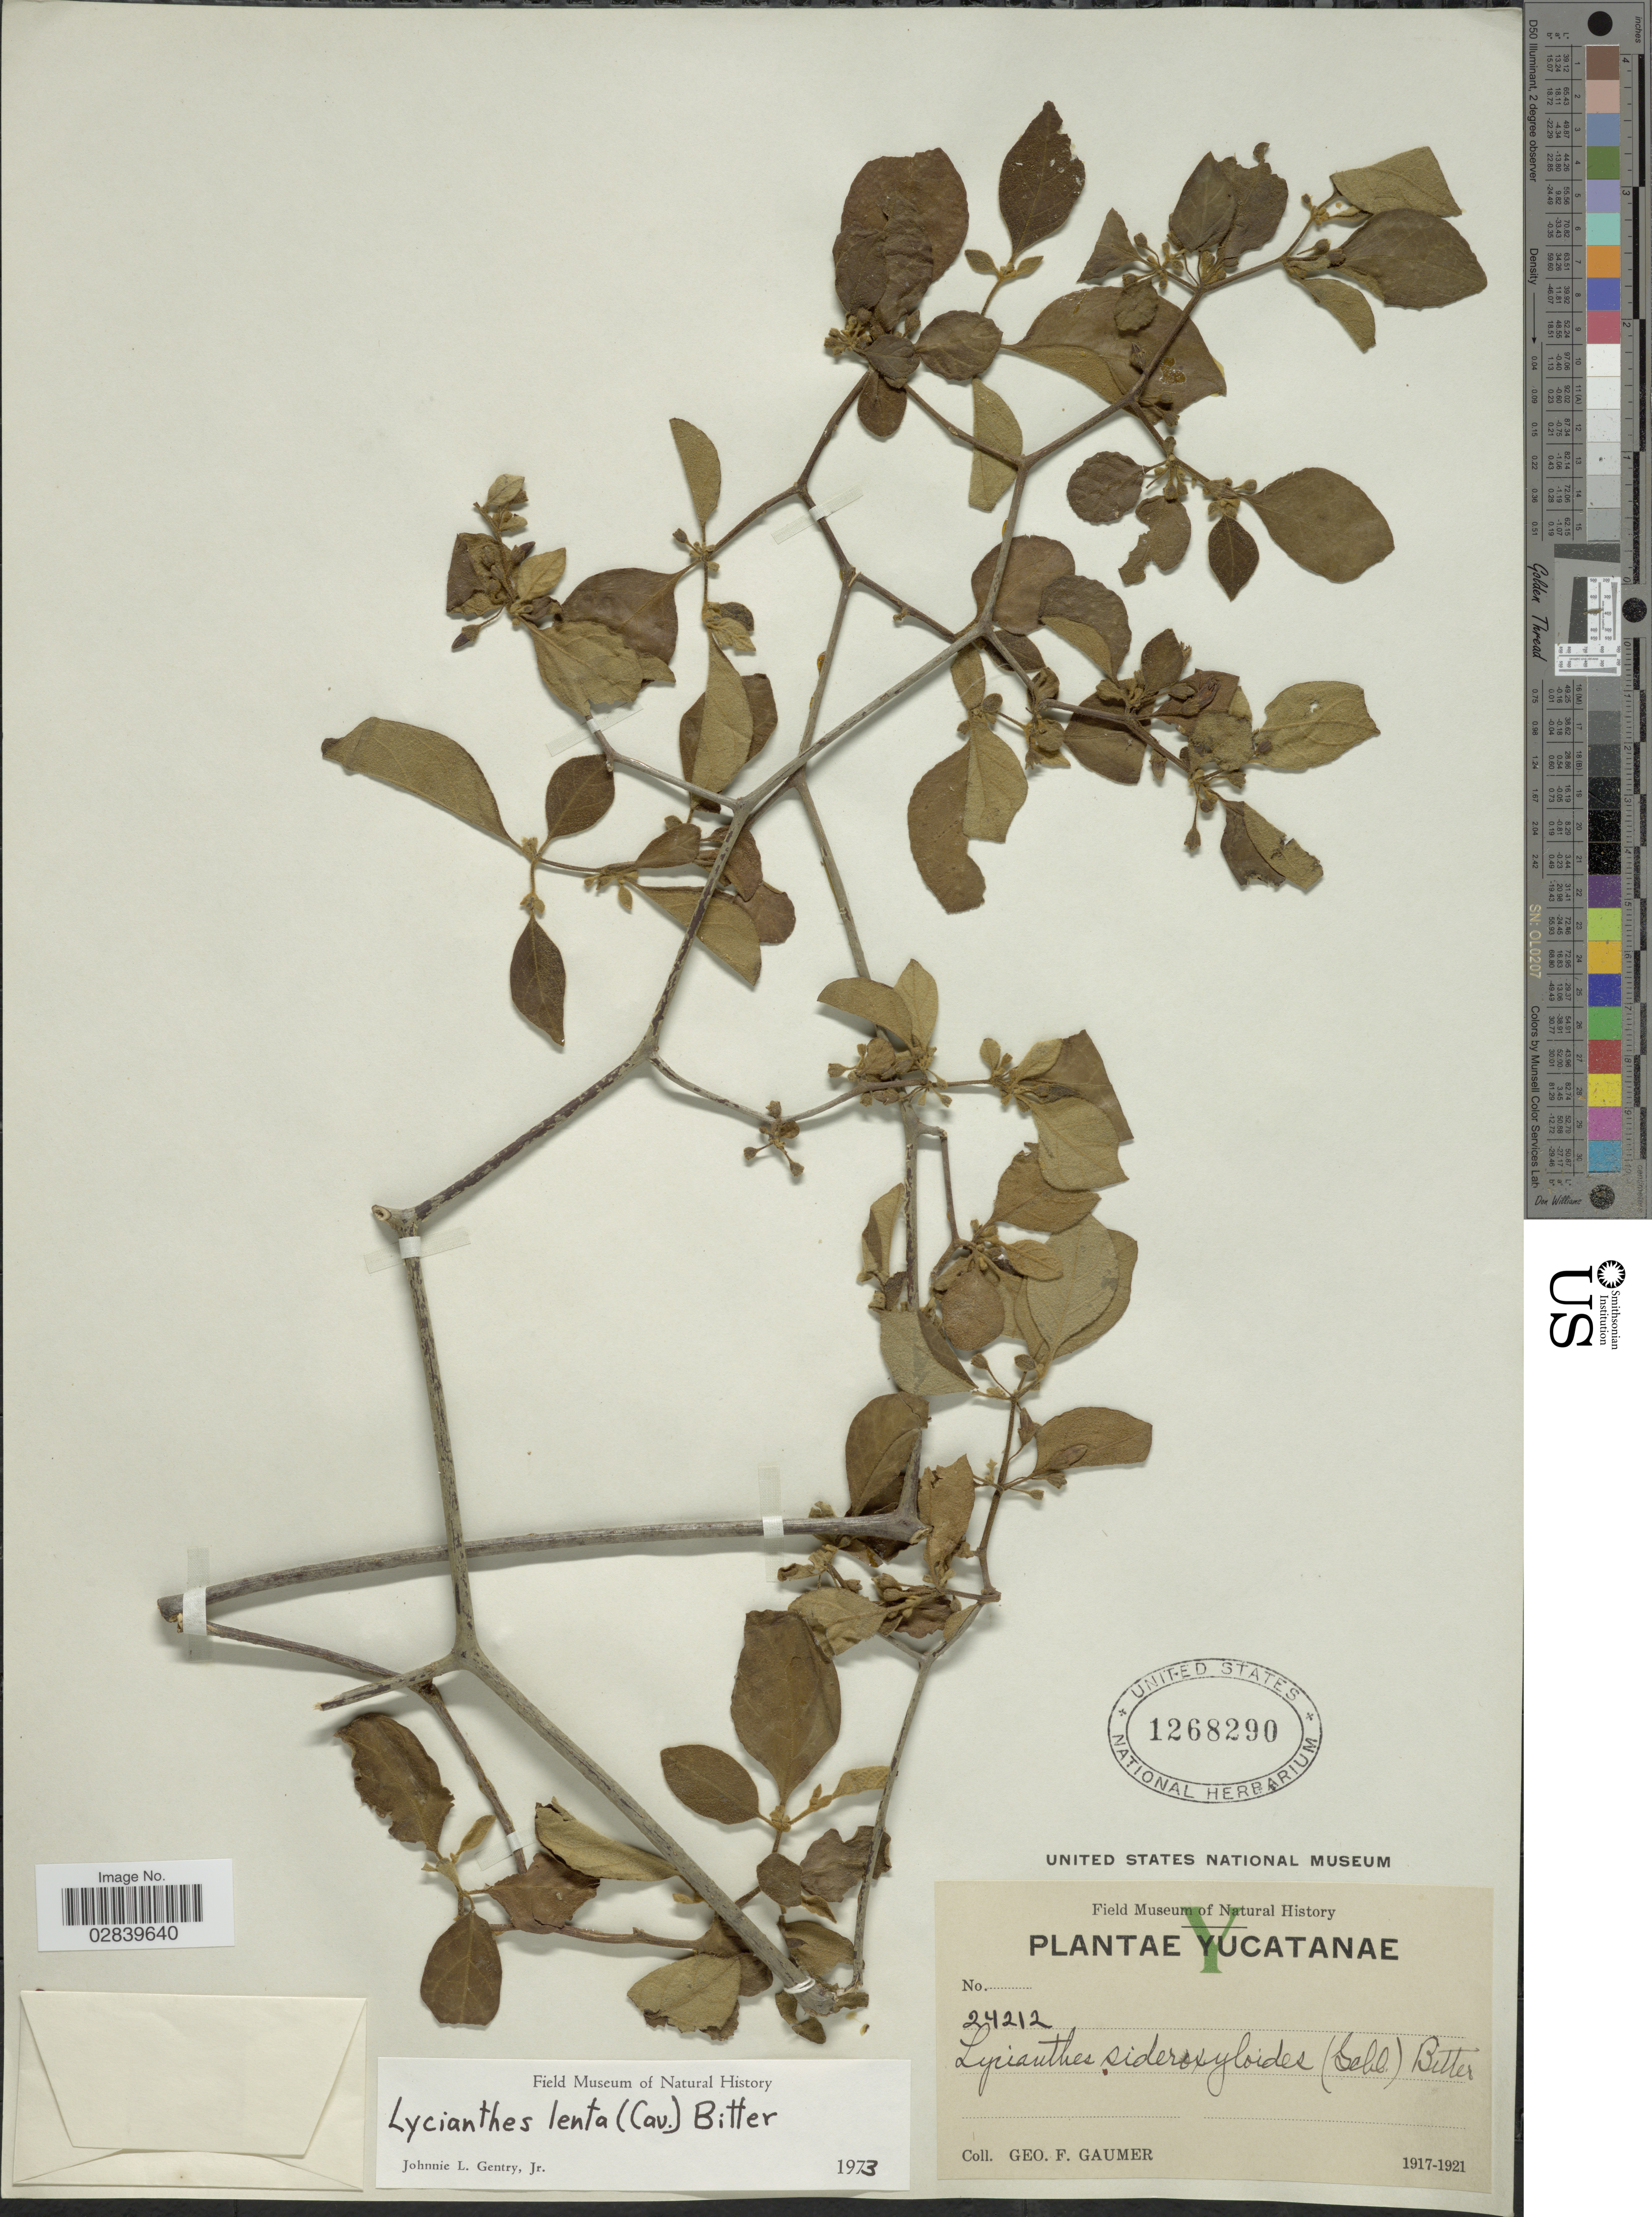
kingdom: Plantae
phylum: Tracheophyta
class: Magnoliopsida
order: Solanales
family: Solanaceae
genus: Lycianthes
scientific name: Lycianthes lenta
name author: (Cav.) Bitter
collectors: G. F. Gaumer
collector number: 24212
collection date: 1917/1921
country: Mexico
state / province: Yucatán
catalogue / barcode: US 1268290